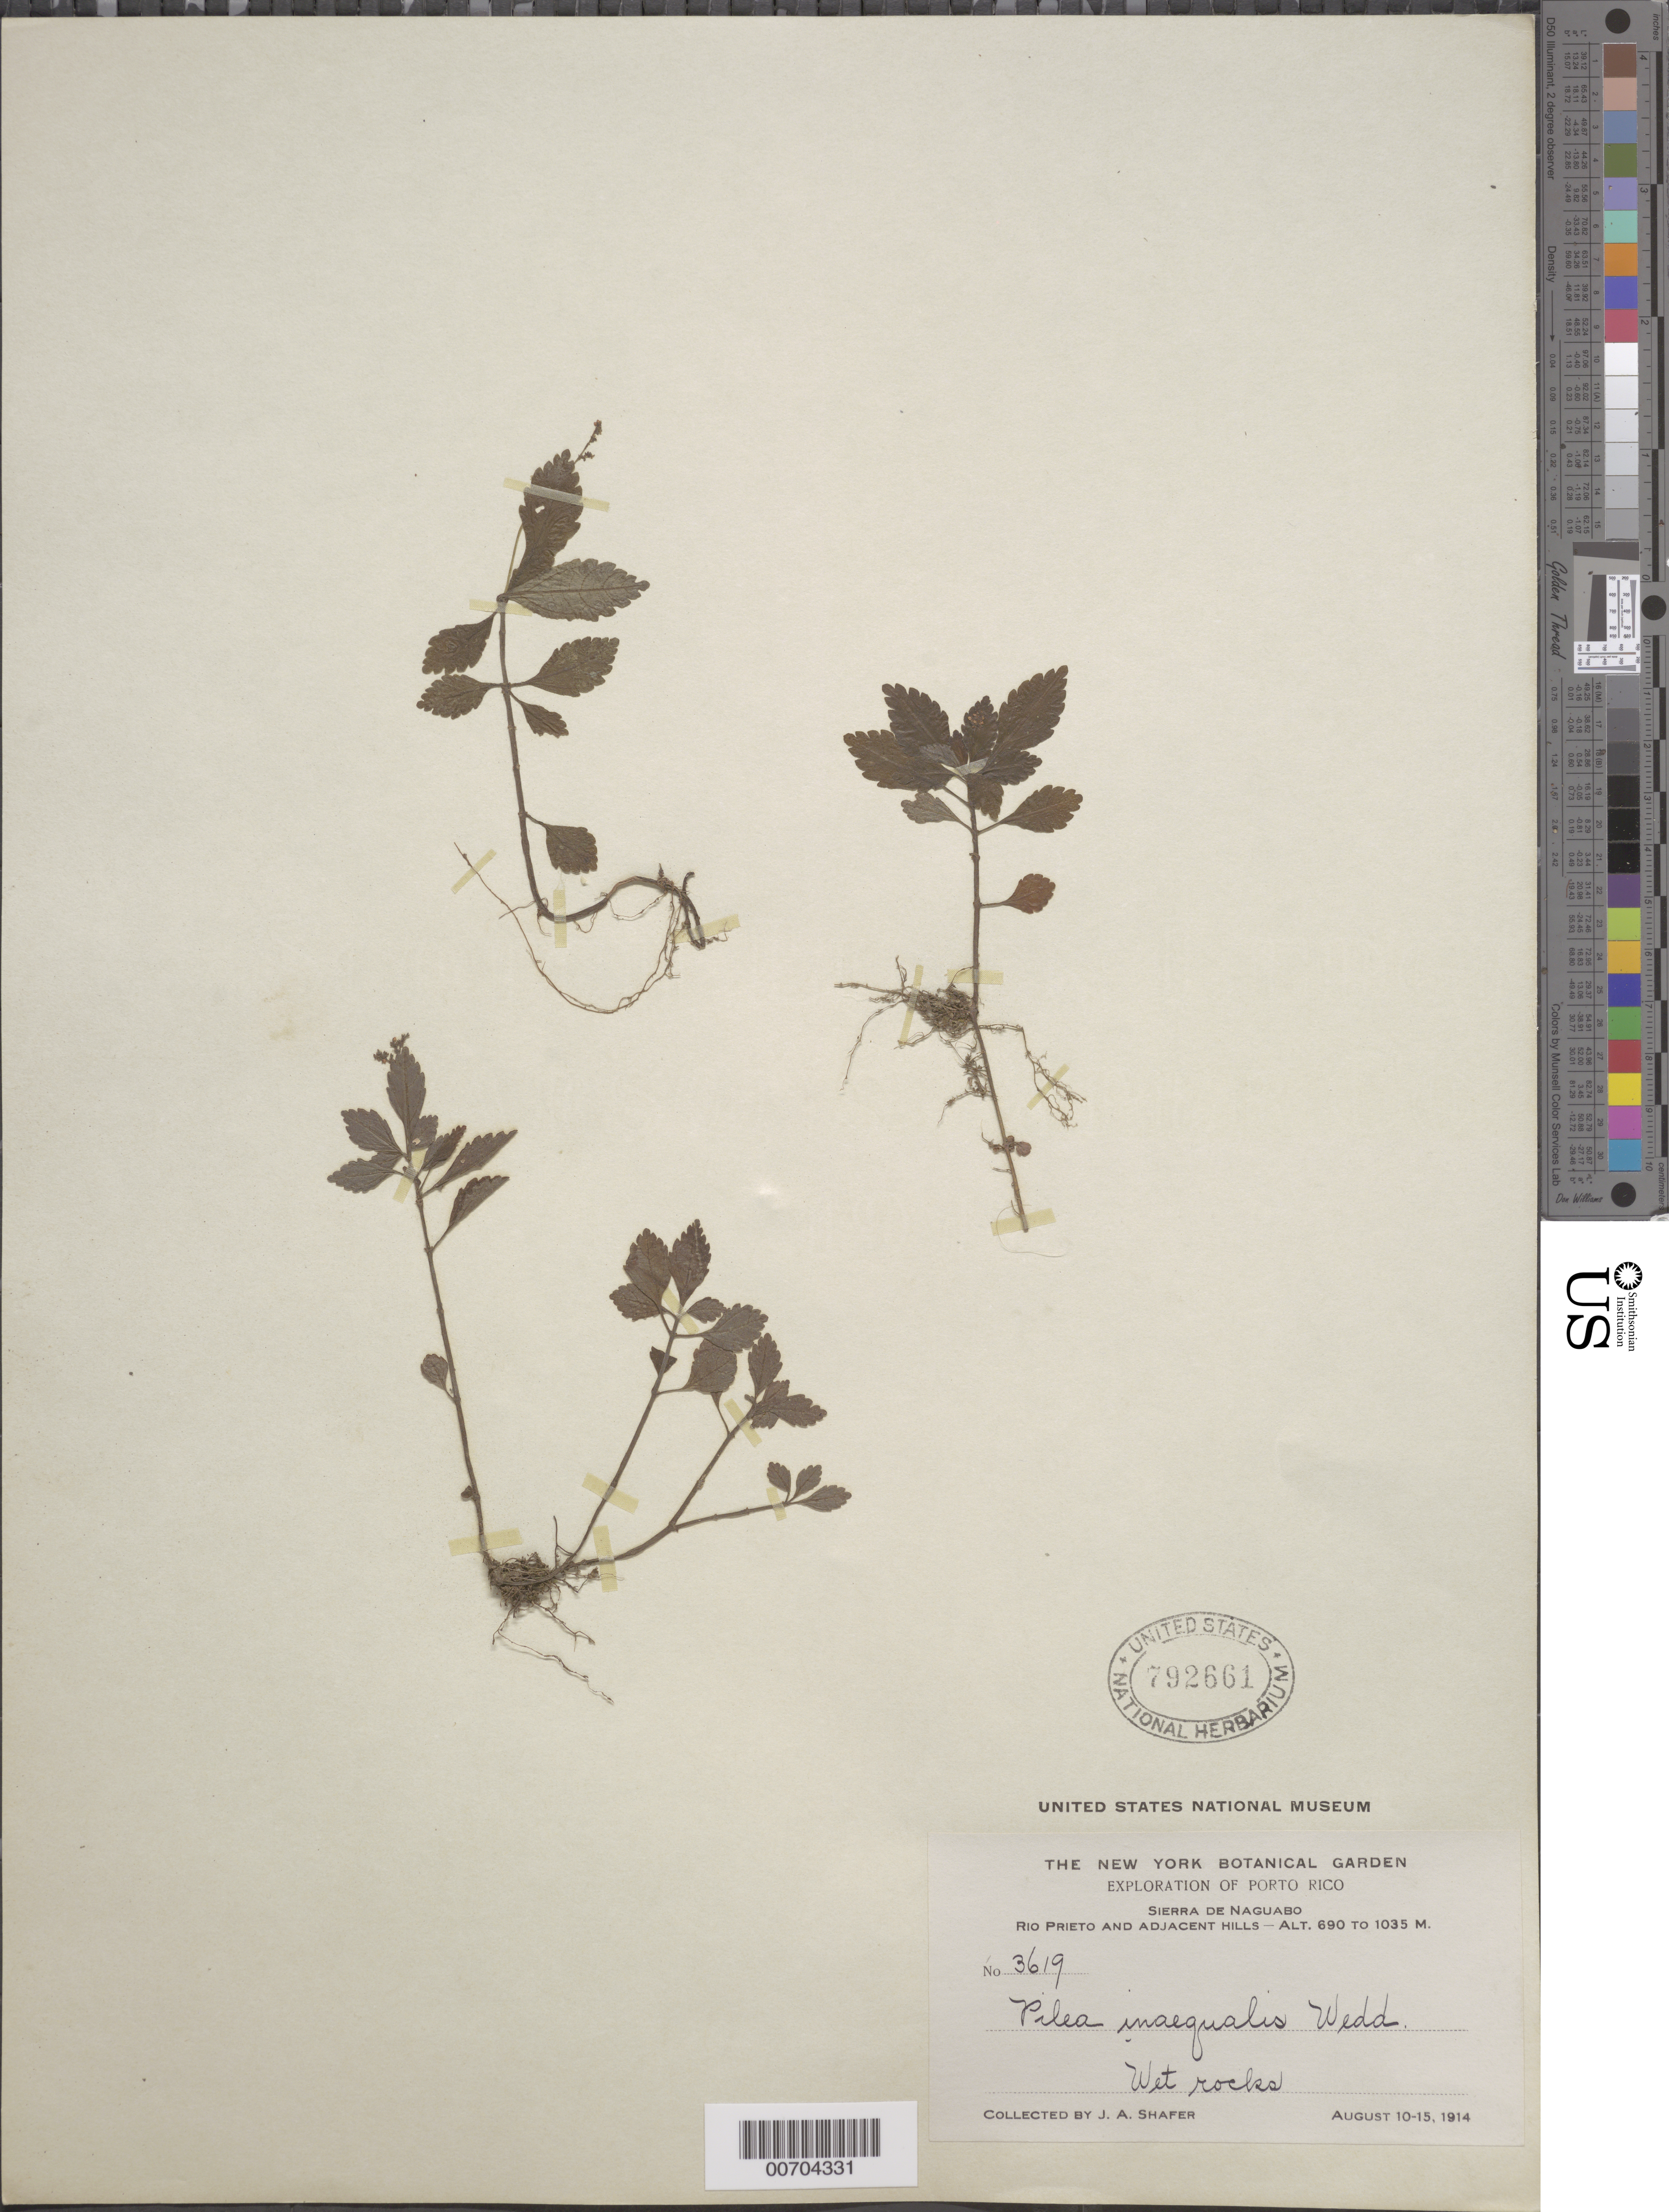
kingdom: Plantae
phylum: Tracheophyta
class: Magnoliopsida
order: Rosales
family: Urticaceae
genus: Pilea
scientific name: Pilea inaequalis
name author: (Juss. ex Poir.) Wedd.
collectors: J. A. Shafer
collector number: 3619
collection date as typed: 10 Aug 1914 to 15 Aug 1914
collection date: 1914-08-10/1914-08-15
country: Puerto Rico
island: Greater Antilles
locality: Sierra de Naguabo, Río Prieto & Adjacent Hills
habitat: Wet rocks.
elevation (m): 690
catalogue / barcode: US 792661